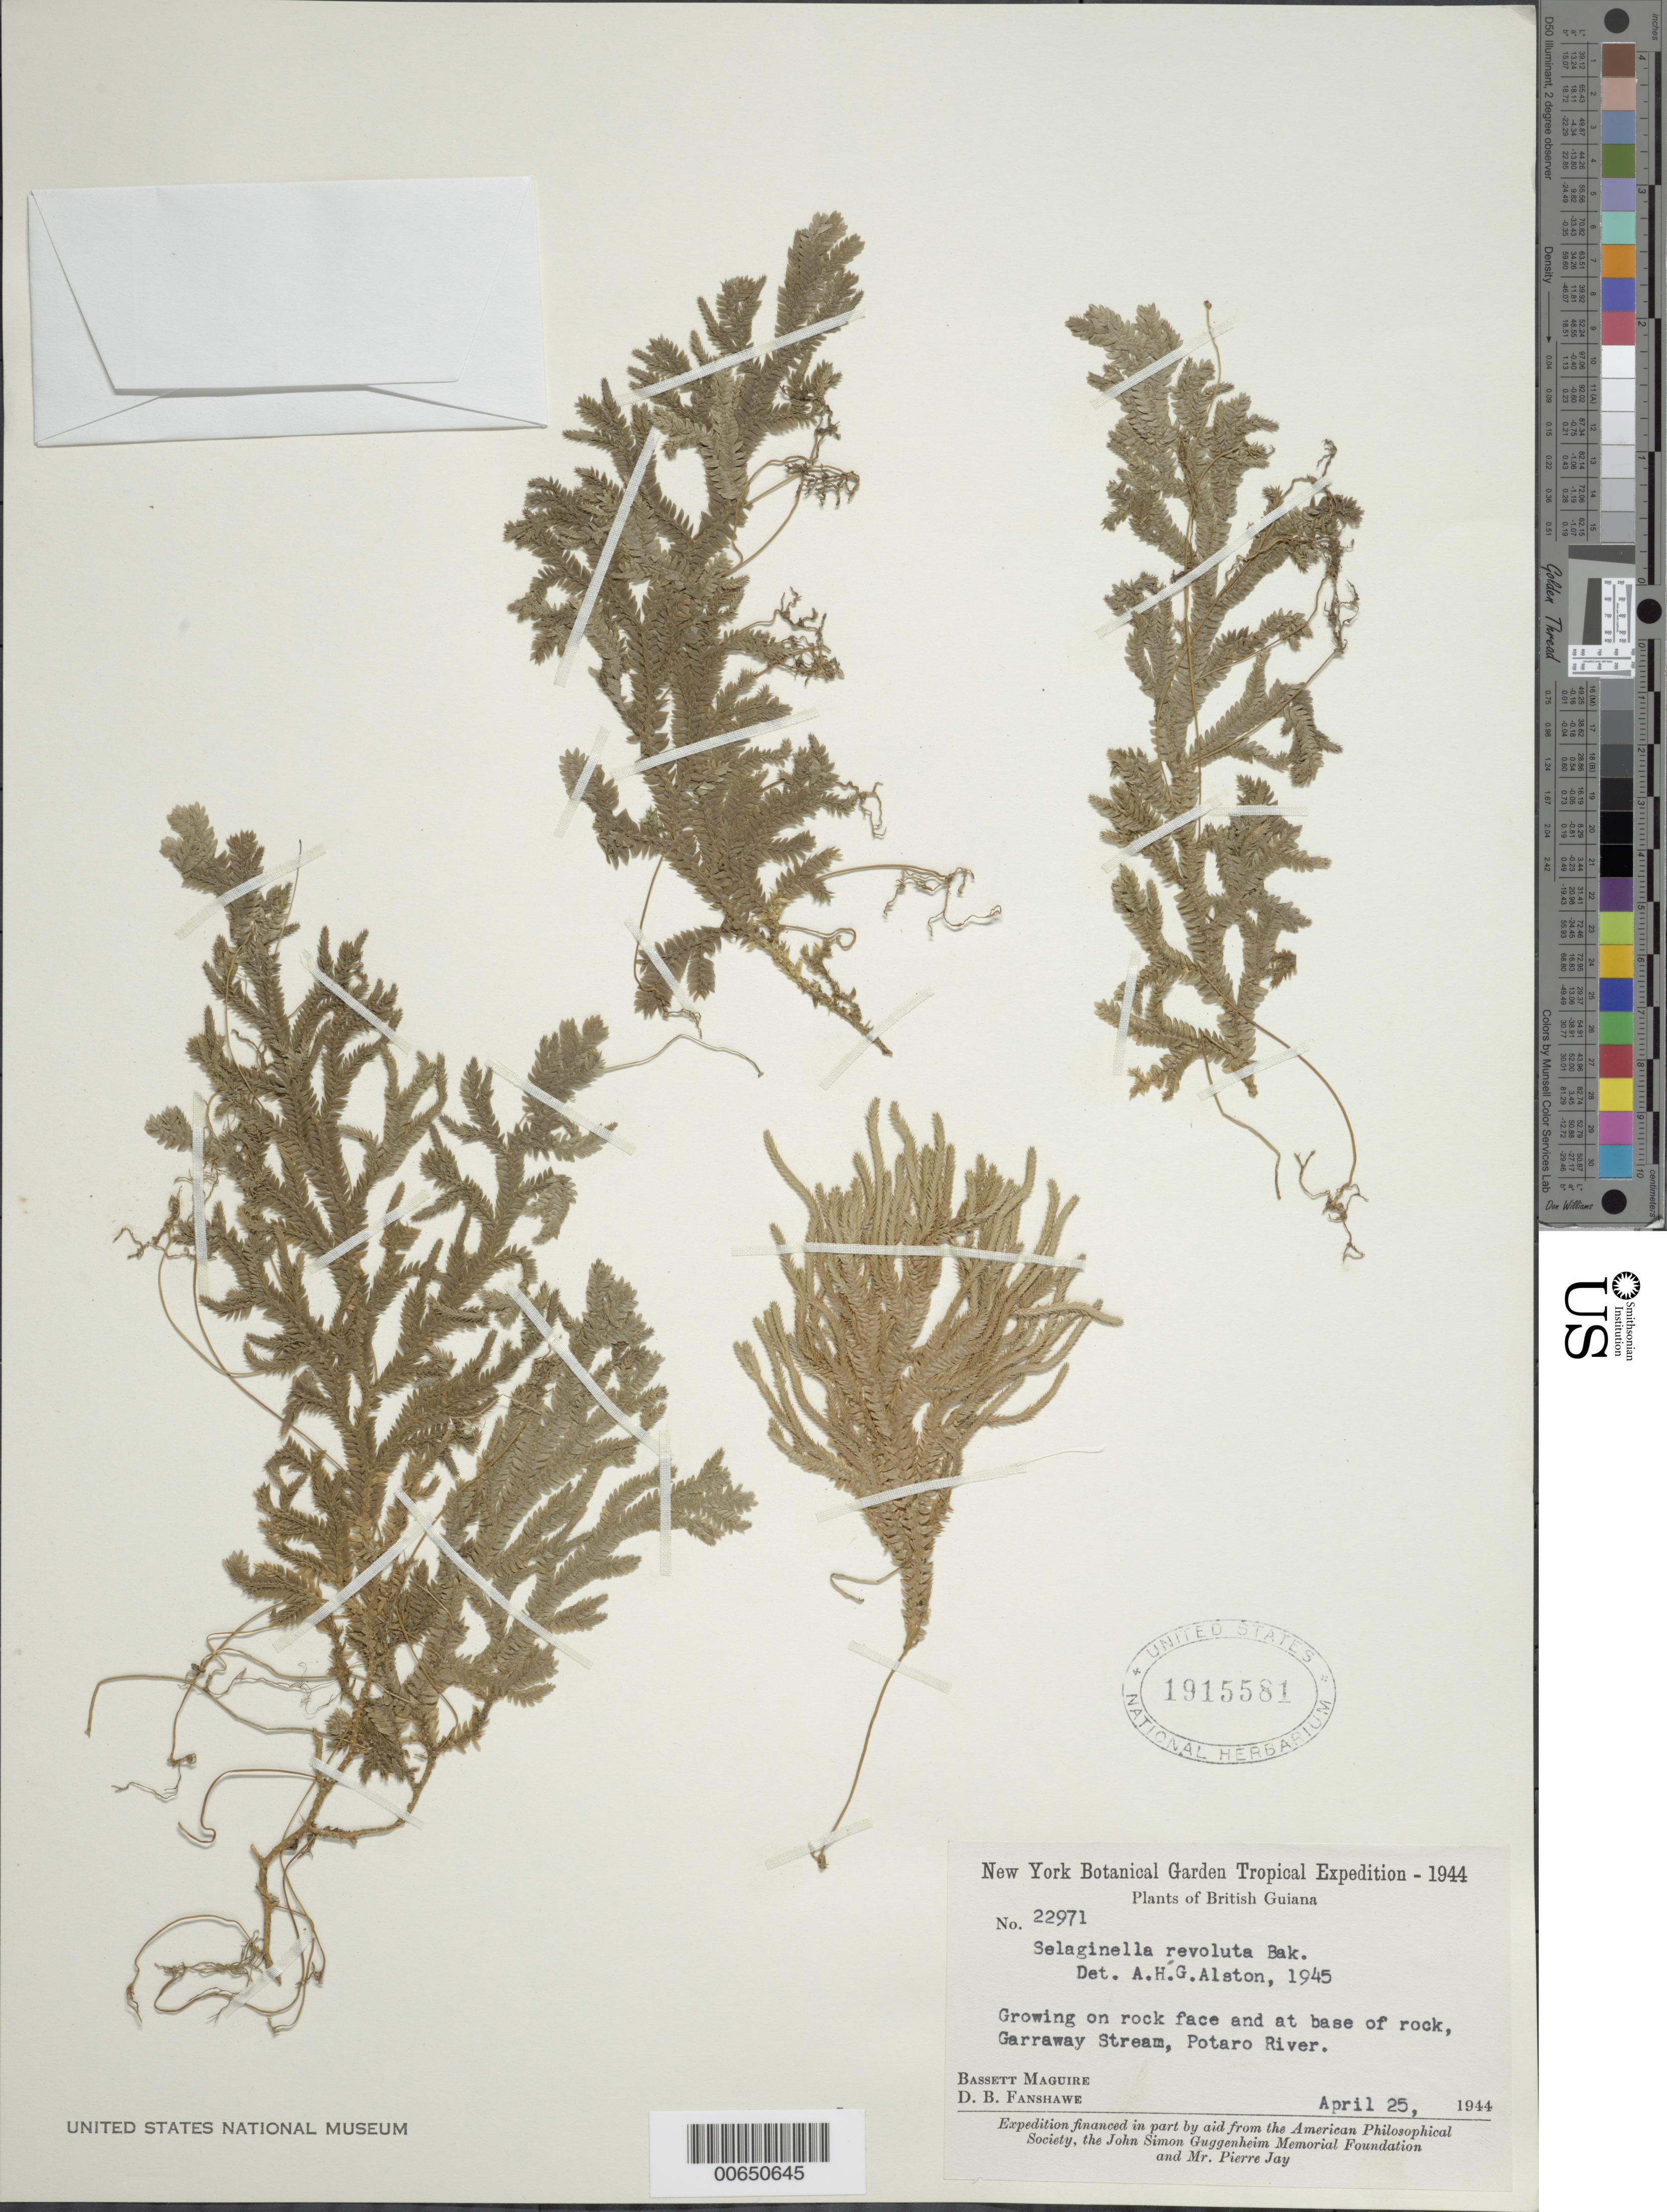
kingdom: Plantae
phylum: Tracheophyta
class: Lycopodiopsida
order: Selaginellales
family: Selaginellaceae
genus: Selaginella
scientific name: Selaginella revoluta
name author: Baker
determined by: Alston, A. H. G.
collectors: B. Maguire & D. B. Fanshawe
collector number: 22971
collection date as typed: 25-Apr-44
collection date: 1944-04-25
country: Guyana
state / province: Potaro-Siparuni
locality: Garraway Stream, Potaro River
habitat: Growing on rock face and base of rock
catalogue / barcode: US 1915581